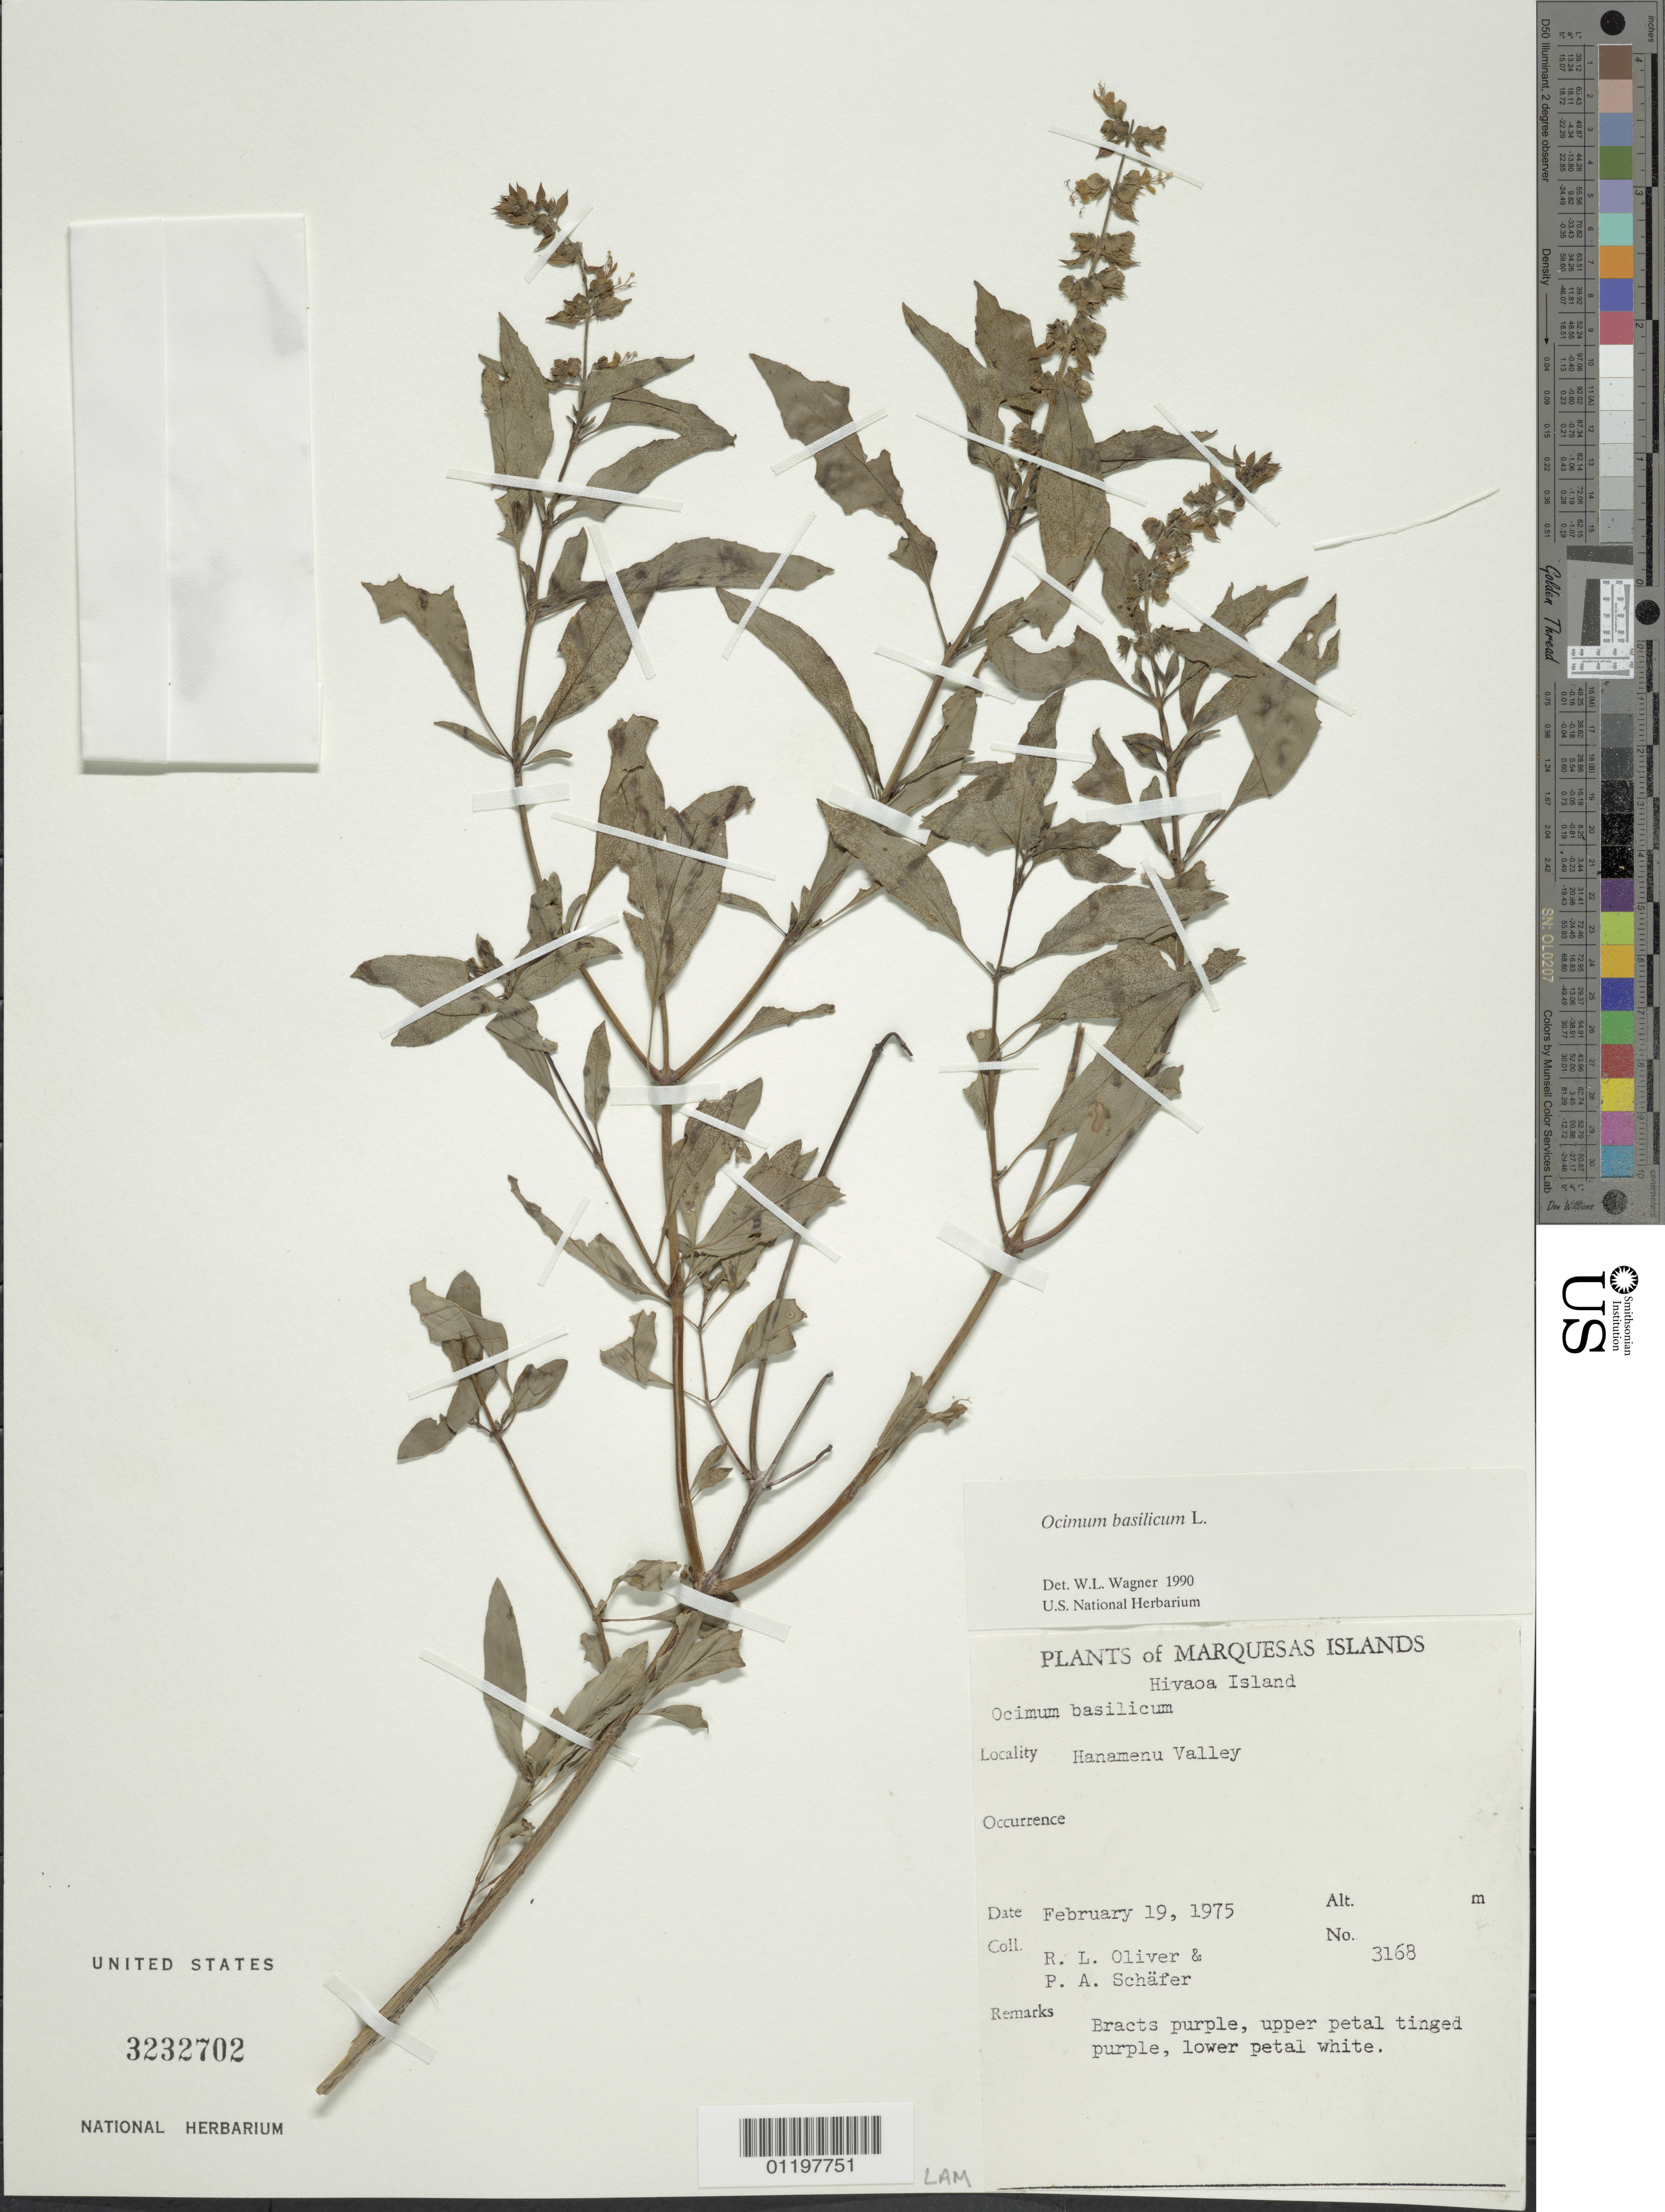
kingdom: Plantae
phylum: Tracheophyta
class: Magnoliopsida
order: Lamiales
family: Lamiaceae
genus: Ocimum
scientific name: Ocimum basilicum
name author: L.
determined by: Wagner, W. L., (BOT), Smithsonian Institution - National Museum of Natural History (UNITED STATES)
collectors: R. L. Oliver & P. A. Schäfer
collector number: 3168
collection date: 1975-02-19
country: French Polynesia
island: Hiva Oa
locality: Hanamenu Valley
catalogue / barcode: US 3232702